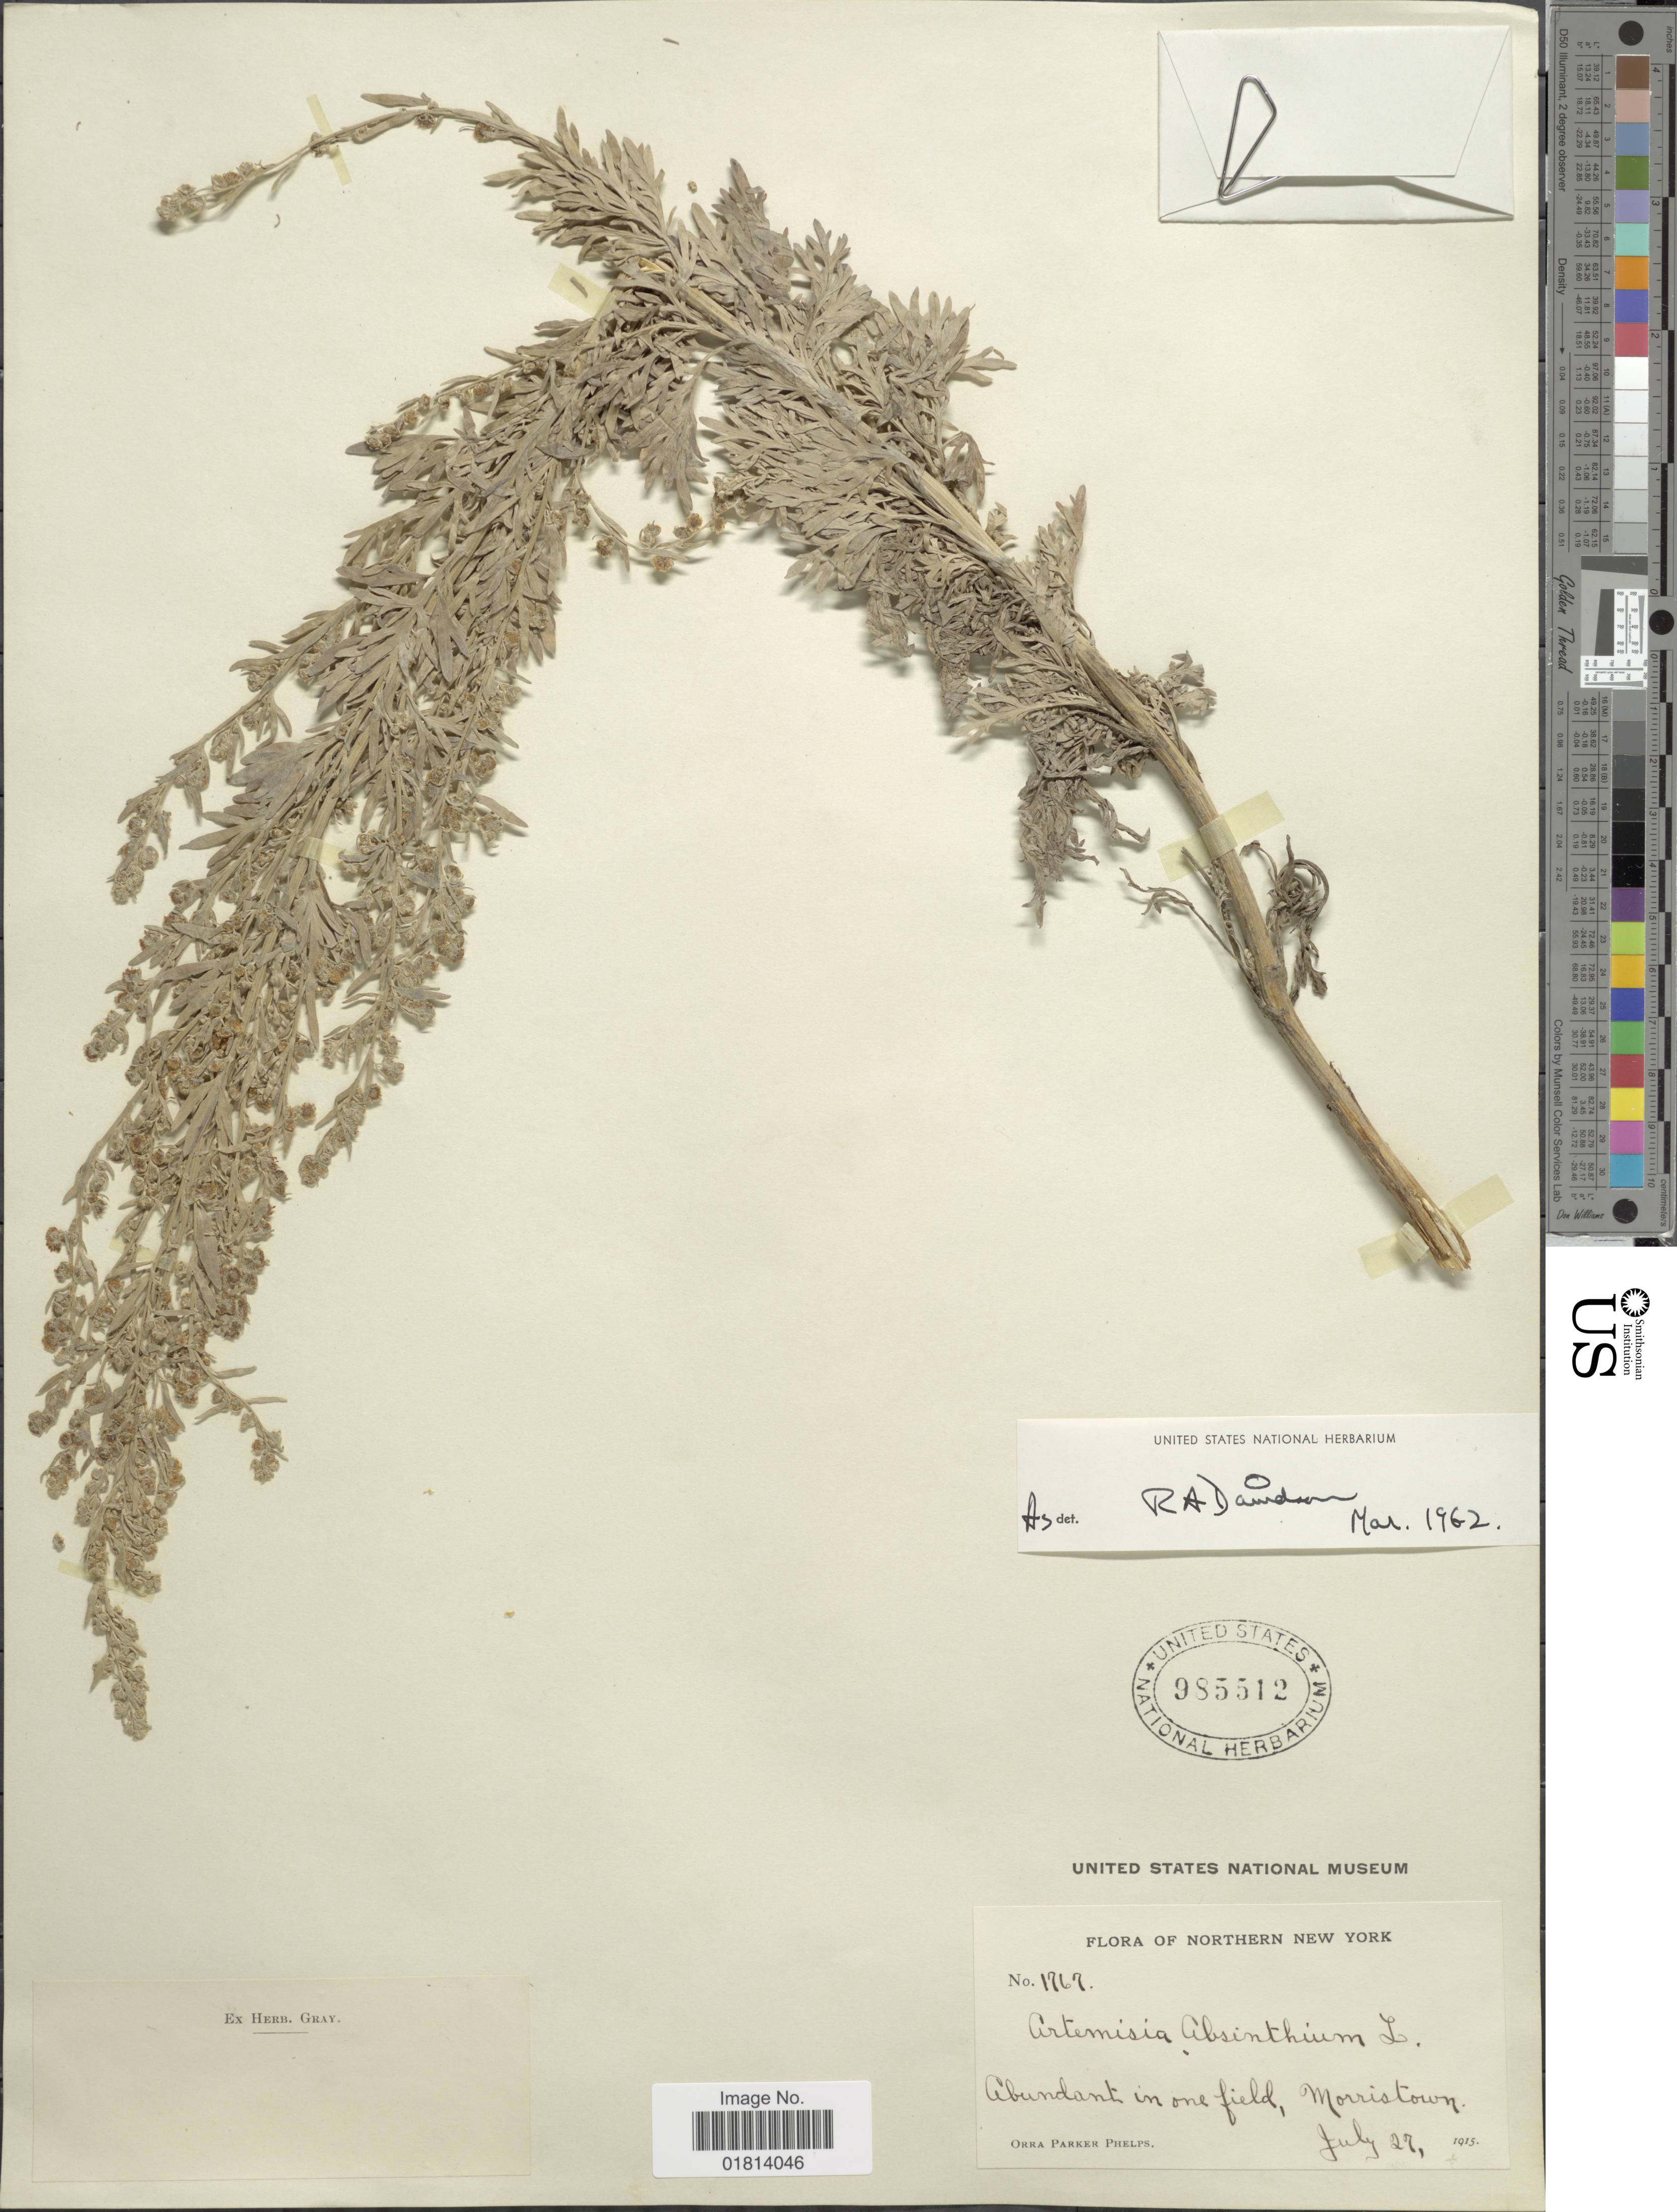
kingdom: Plantae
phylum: Tracheophyta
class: Magnoliopsida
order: Asterales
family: Asteraceae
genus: Artemisia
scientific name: Artemisia absinthium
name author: L.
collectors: O. P. Phelps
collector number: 1767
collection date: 1915-07-27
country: United States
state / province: New York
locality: Northern New York. Abundant in one field, Morristown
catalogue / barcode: US 985512